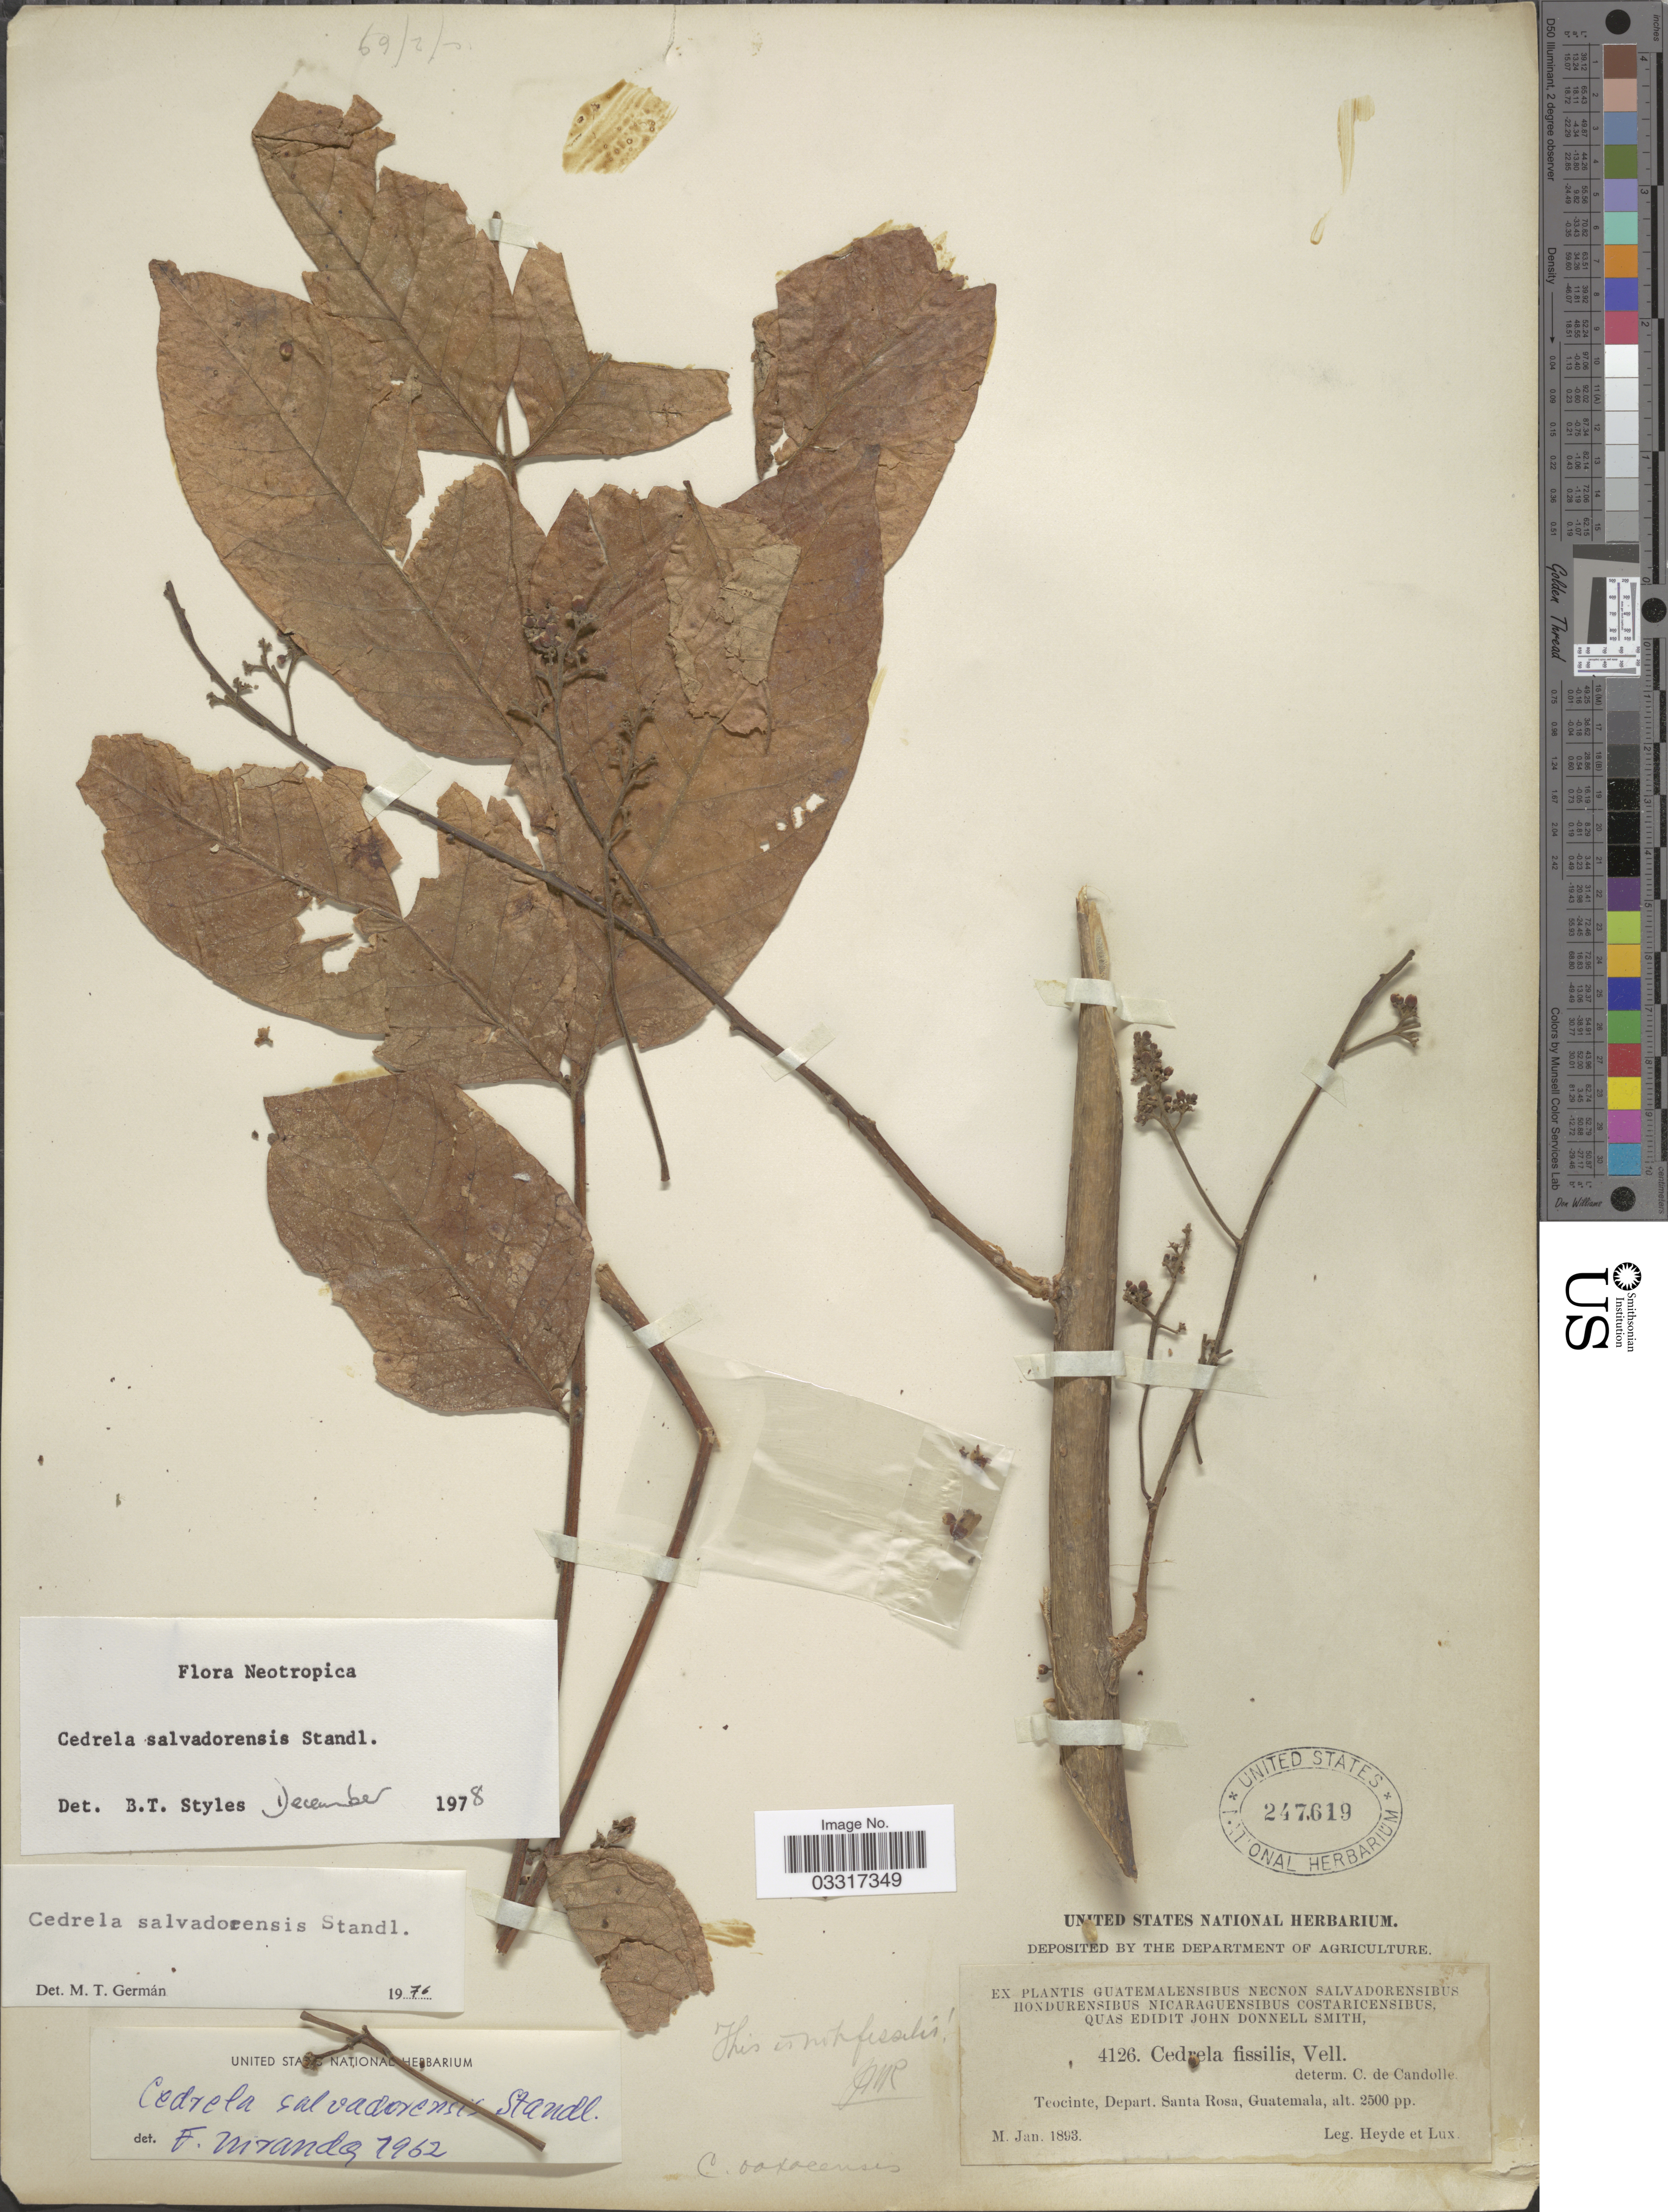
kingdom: Plantae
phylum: Tracheophyta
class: Magnoliopsida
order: Sapindales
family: Meliaceae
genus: Cedrela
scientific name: Cedrela salvadorensis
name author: Standl.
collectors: Heyde & Lux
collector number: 4126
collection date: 1893-01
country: Guatemala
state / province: Santa Rosa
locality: Teocinte, Depart. Santa Rosa.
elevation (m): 762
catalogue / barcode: US 247619